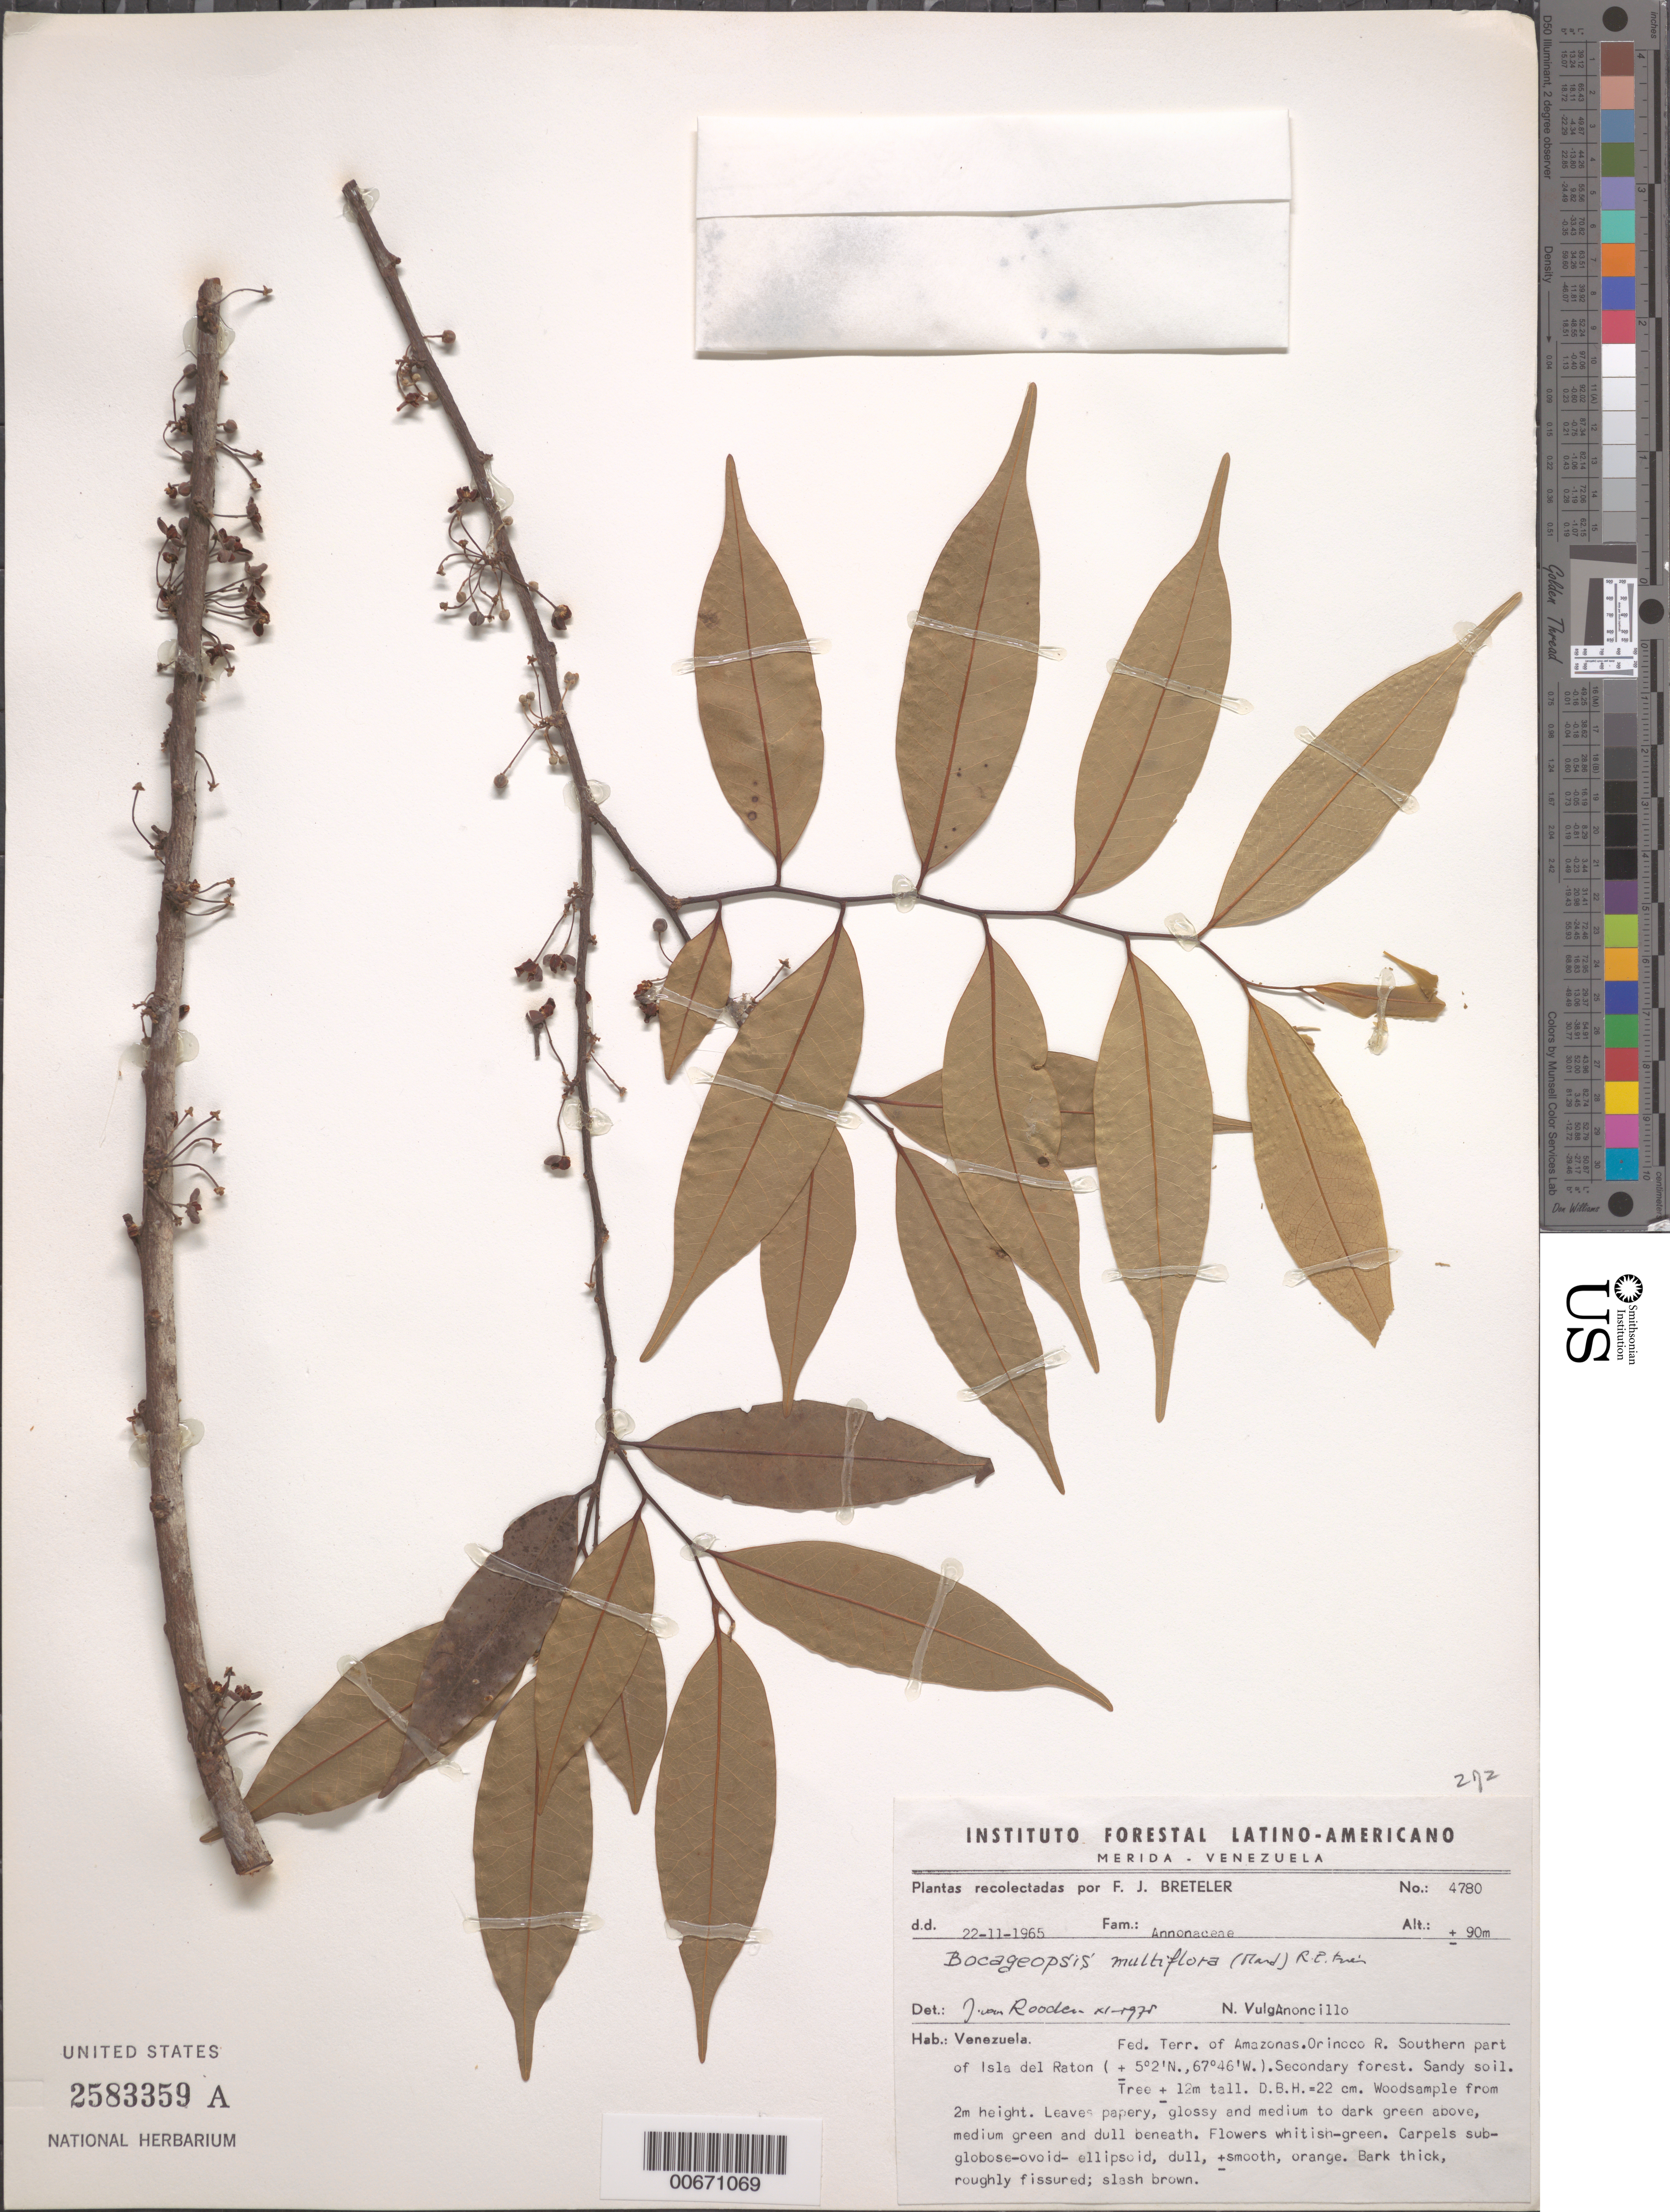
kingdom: Plantae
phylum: Tracheophyta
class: Magnoliopsida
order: Magnoliales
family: Annonaceae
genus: Bocageopsis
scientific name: Bocageopsis multiflora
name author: (Mart.) R.E. Fr.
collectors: F. J. Breteler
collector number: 4780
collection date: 1965-11-22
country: Venezuela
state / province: Amazonas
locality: Fed. Terr. of Amazonas. Orinoco R. Southern part of Isla del Raton.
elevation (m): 90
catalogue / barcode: US 2583359A